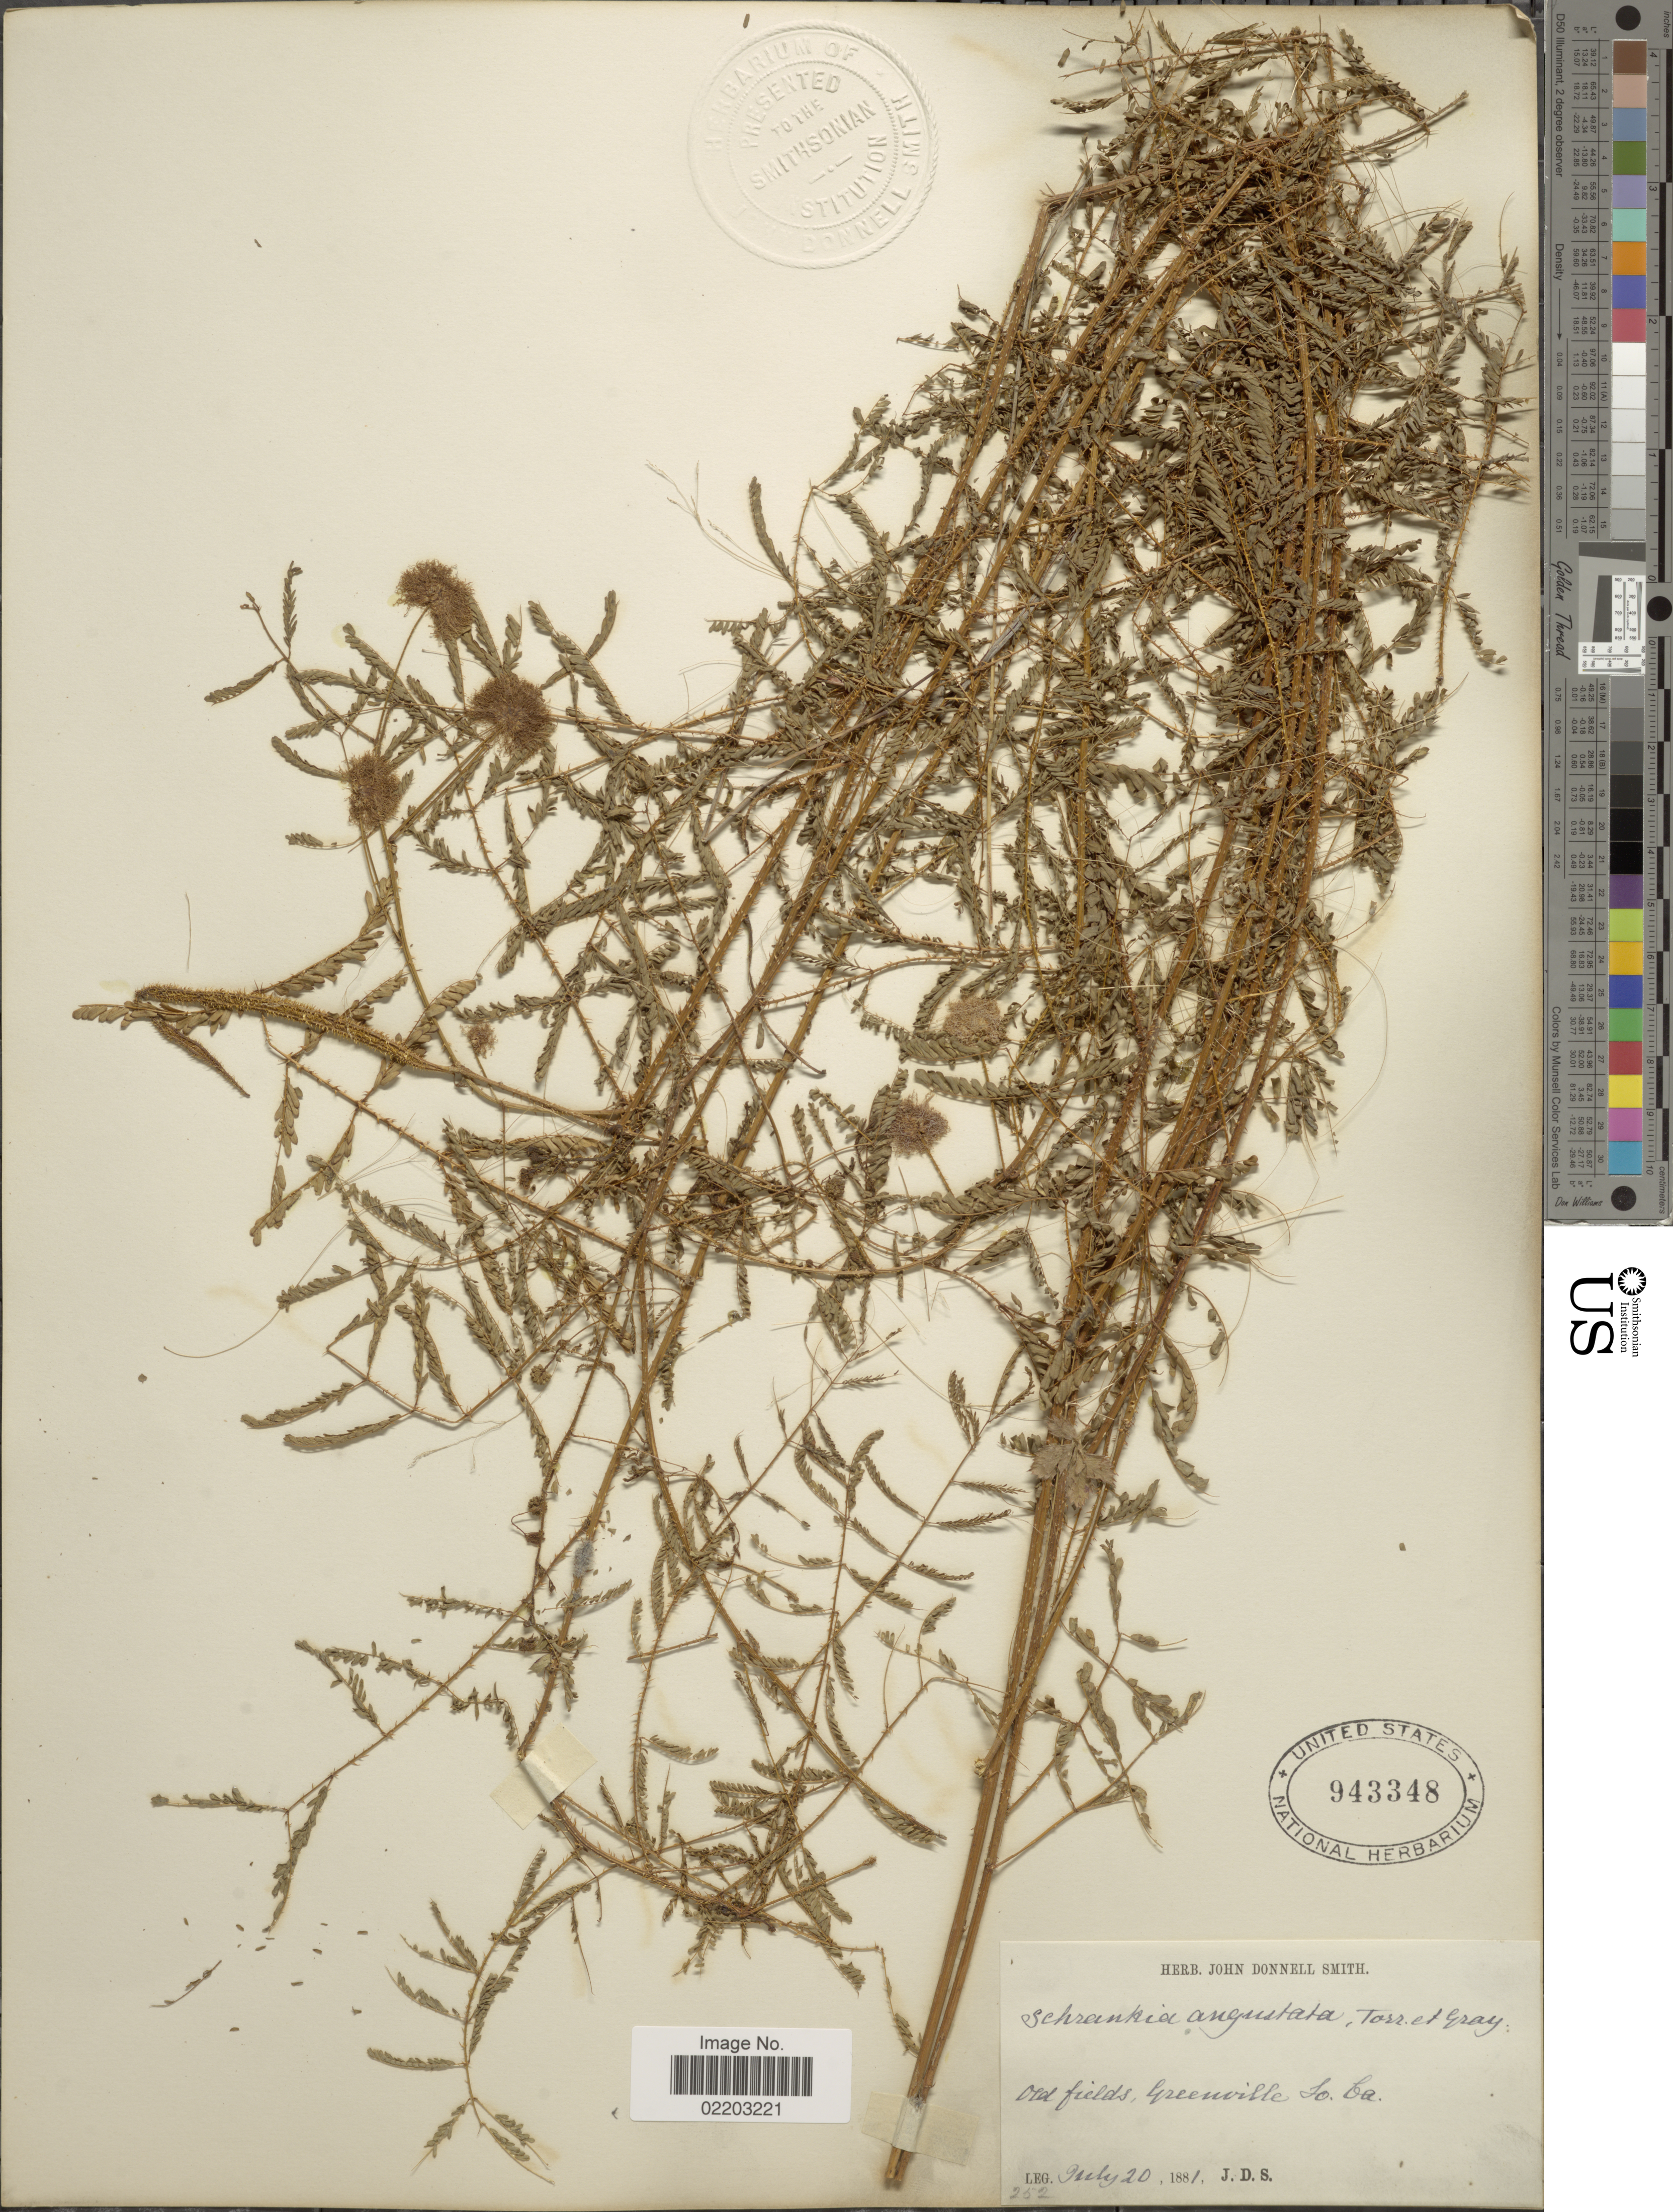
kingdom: Plantae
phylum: Tracheophyta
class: Magnoliopsida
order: Fabales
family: Fabaceae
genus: Mimosa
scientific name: Mimosa microphylla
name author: Dryand.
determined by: Strong, M. T., (US), Smithsonian Institution - National Museum of Natural History (UNITED STATES)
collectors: J. Donnell Smith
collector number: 252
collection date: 1881-07-20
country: United States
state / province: South Carolina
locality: Old fields, Greenville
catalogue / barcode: US 943348